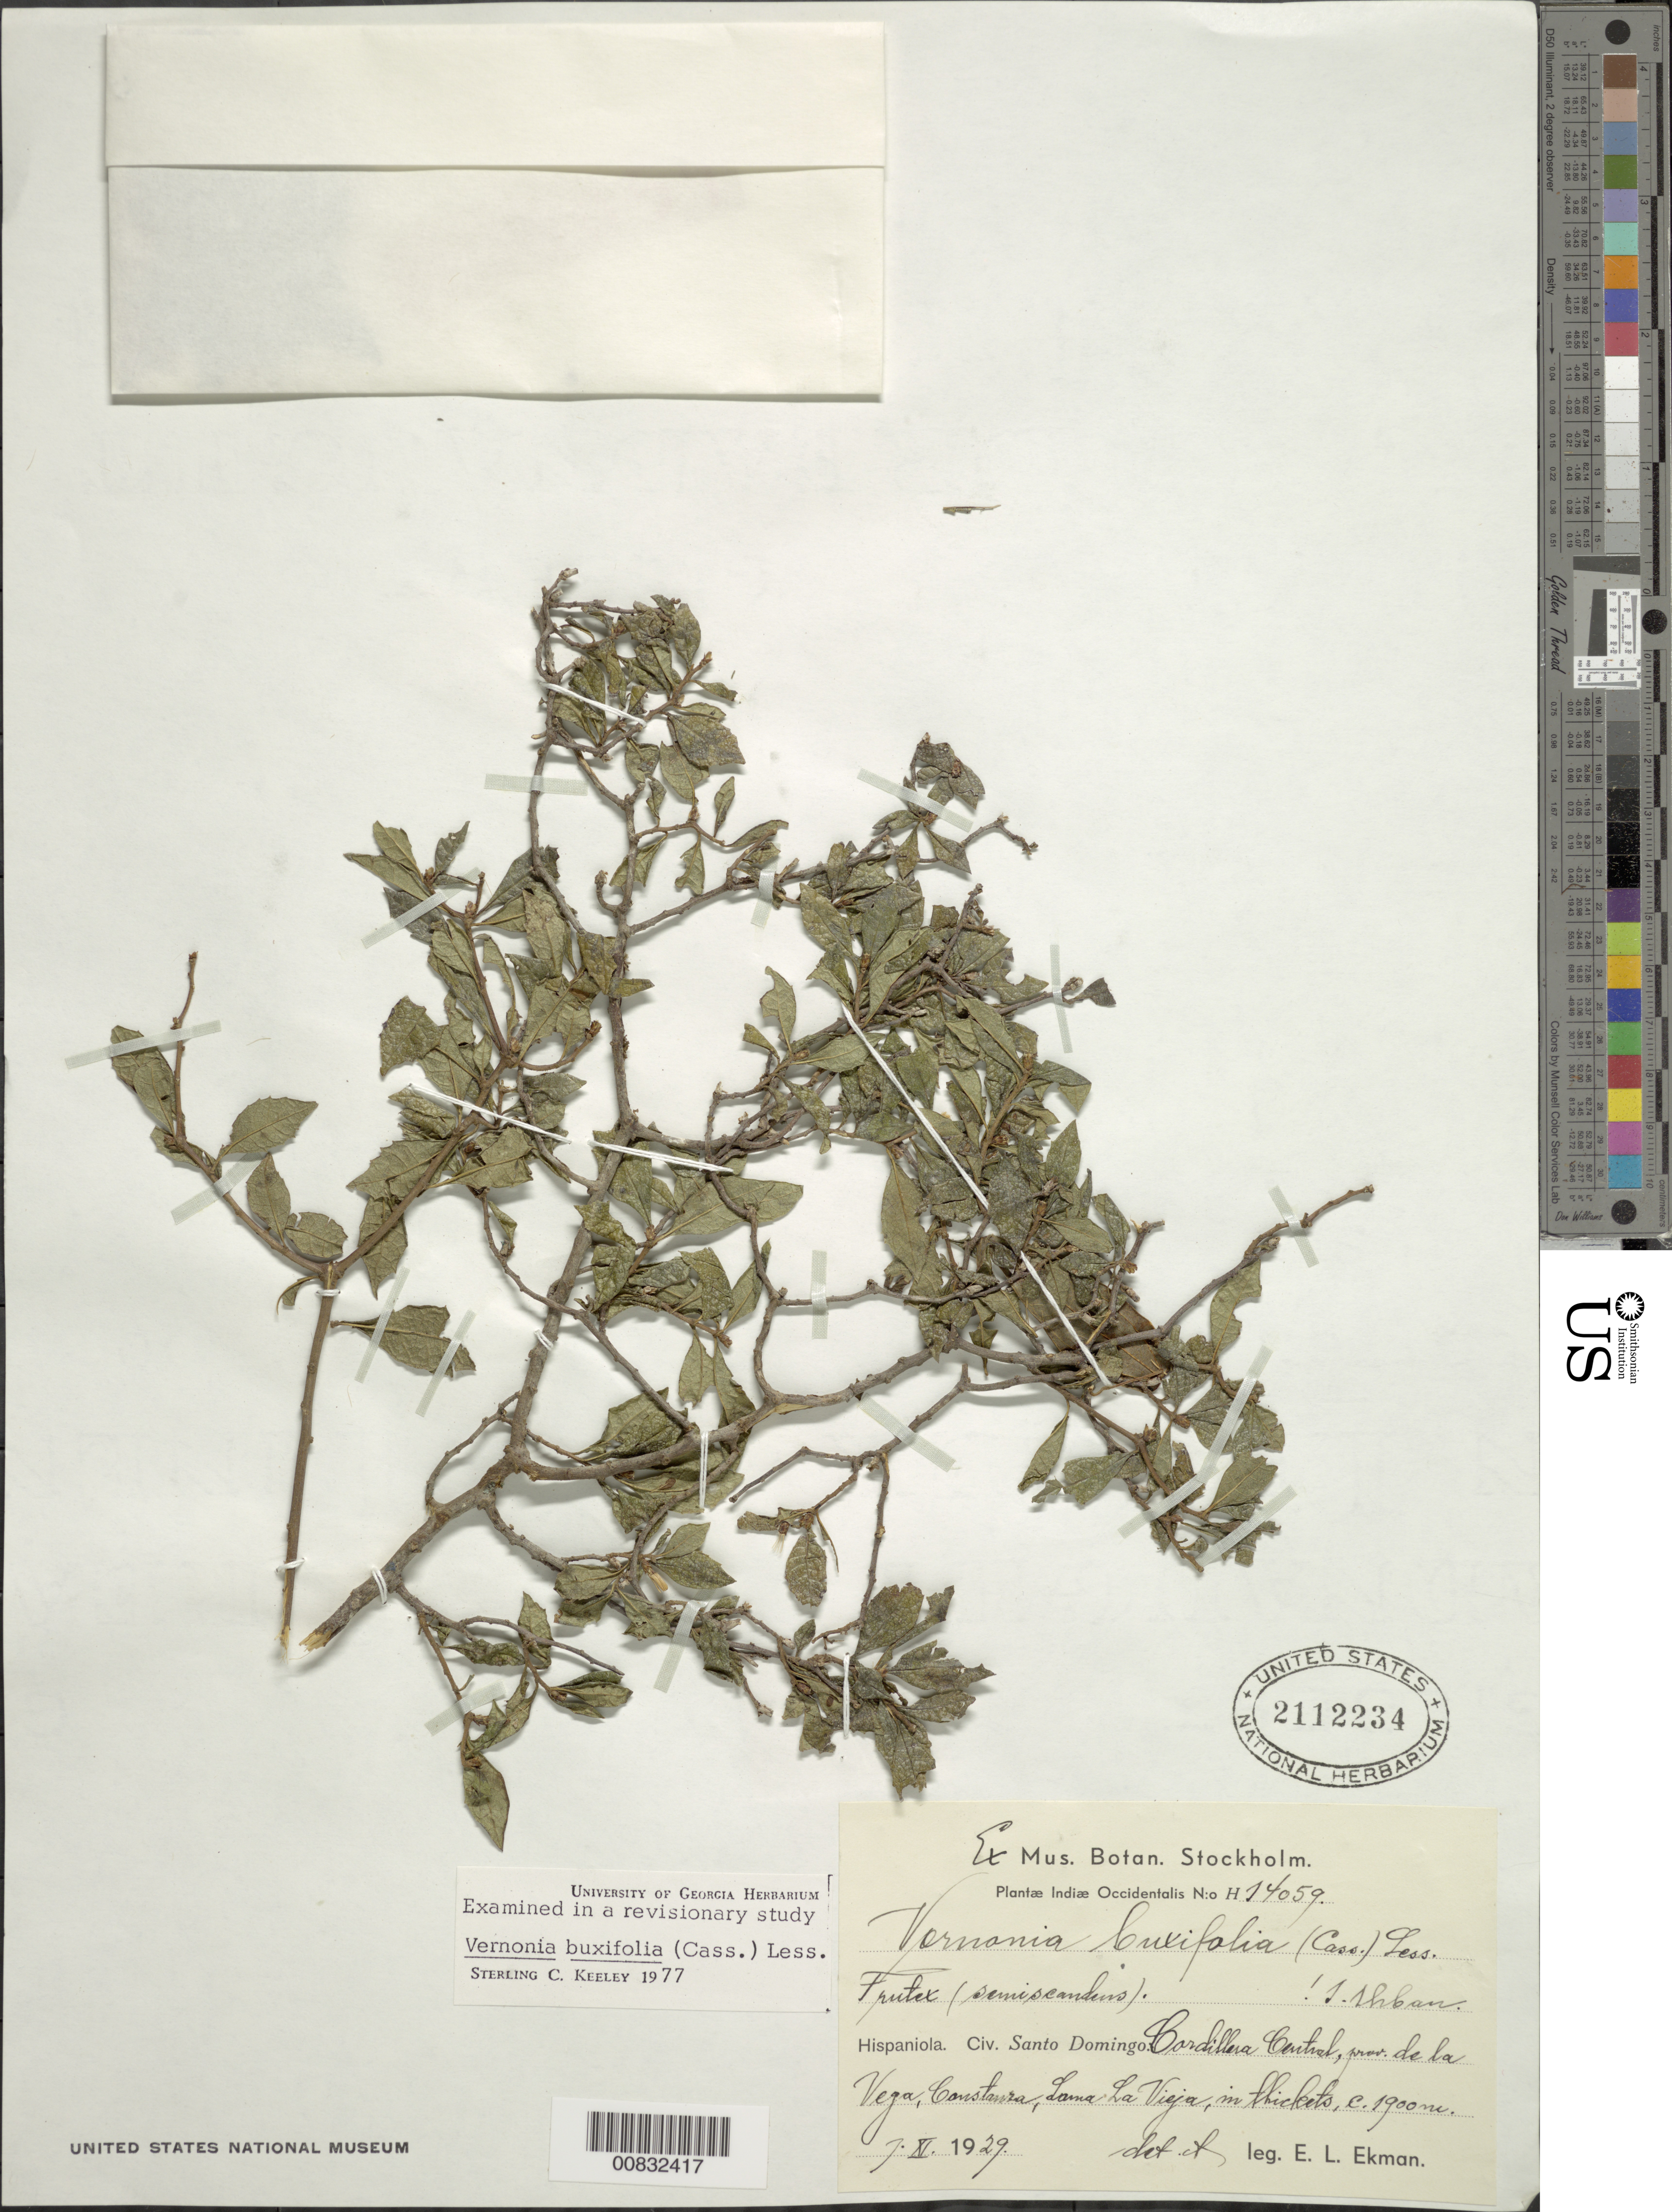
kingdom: Plantae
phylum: Tracheophyta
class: Magnoliopsida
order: Asterales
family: Asteraceae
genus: Vernonanthura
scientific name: Vernonanthura buxifolia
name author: (Less.) H. Rob.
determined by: Keeley, S. C.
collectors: E. L. Ekman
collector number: H 14059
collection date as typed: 01 Nov 1929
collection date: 1929-11-01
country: Dominican Republic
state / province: La Vega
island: Hispaniola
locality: Cordillera Central, Constanza, Loma La Vieja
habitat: In thickets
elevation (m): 1900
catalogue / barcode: US 2112234